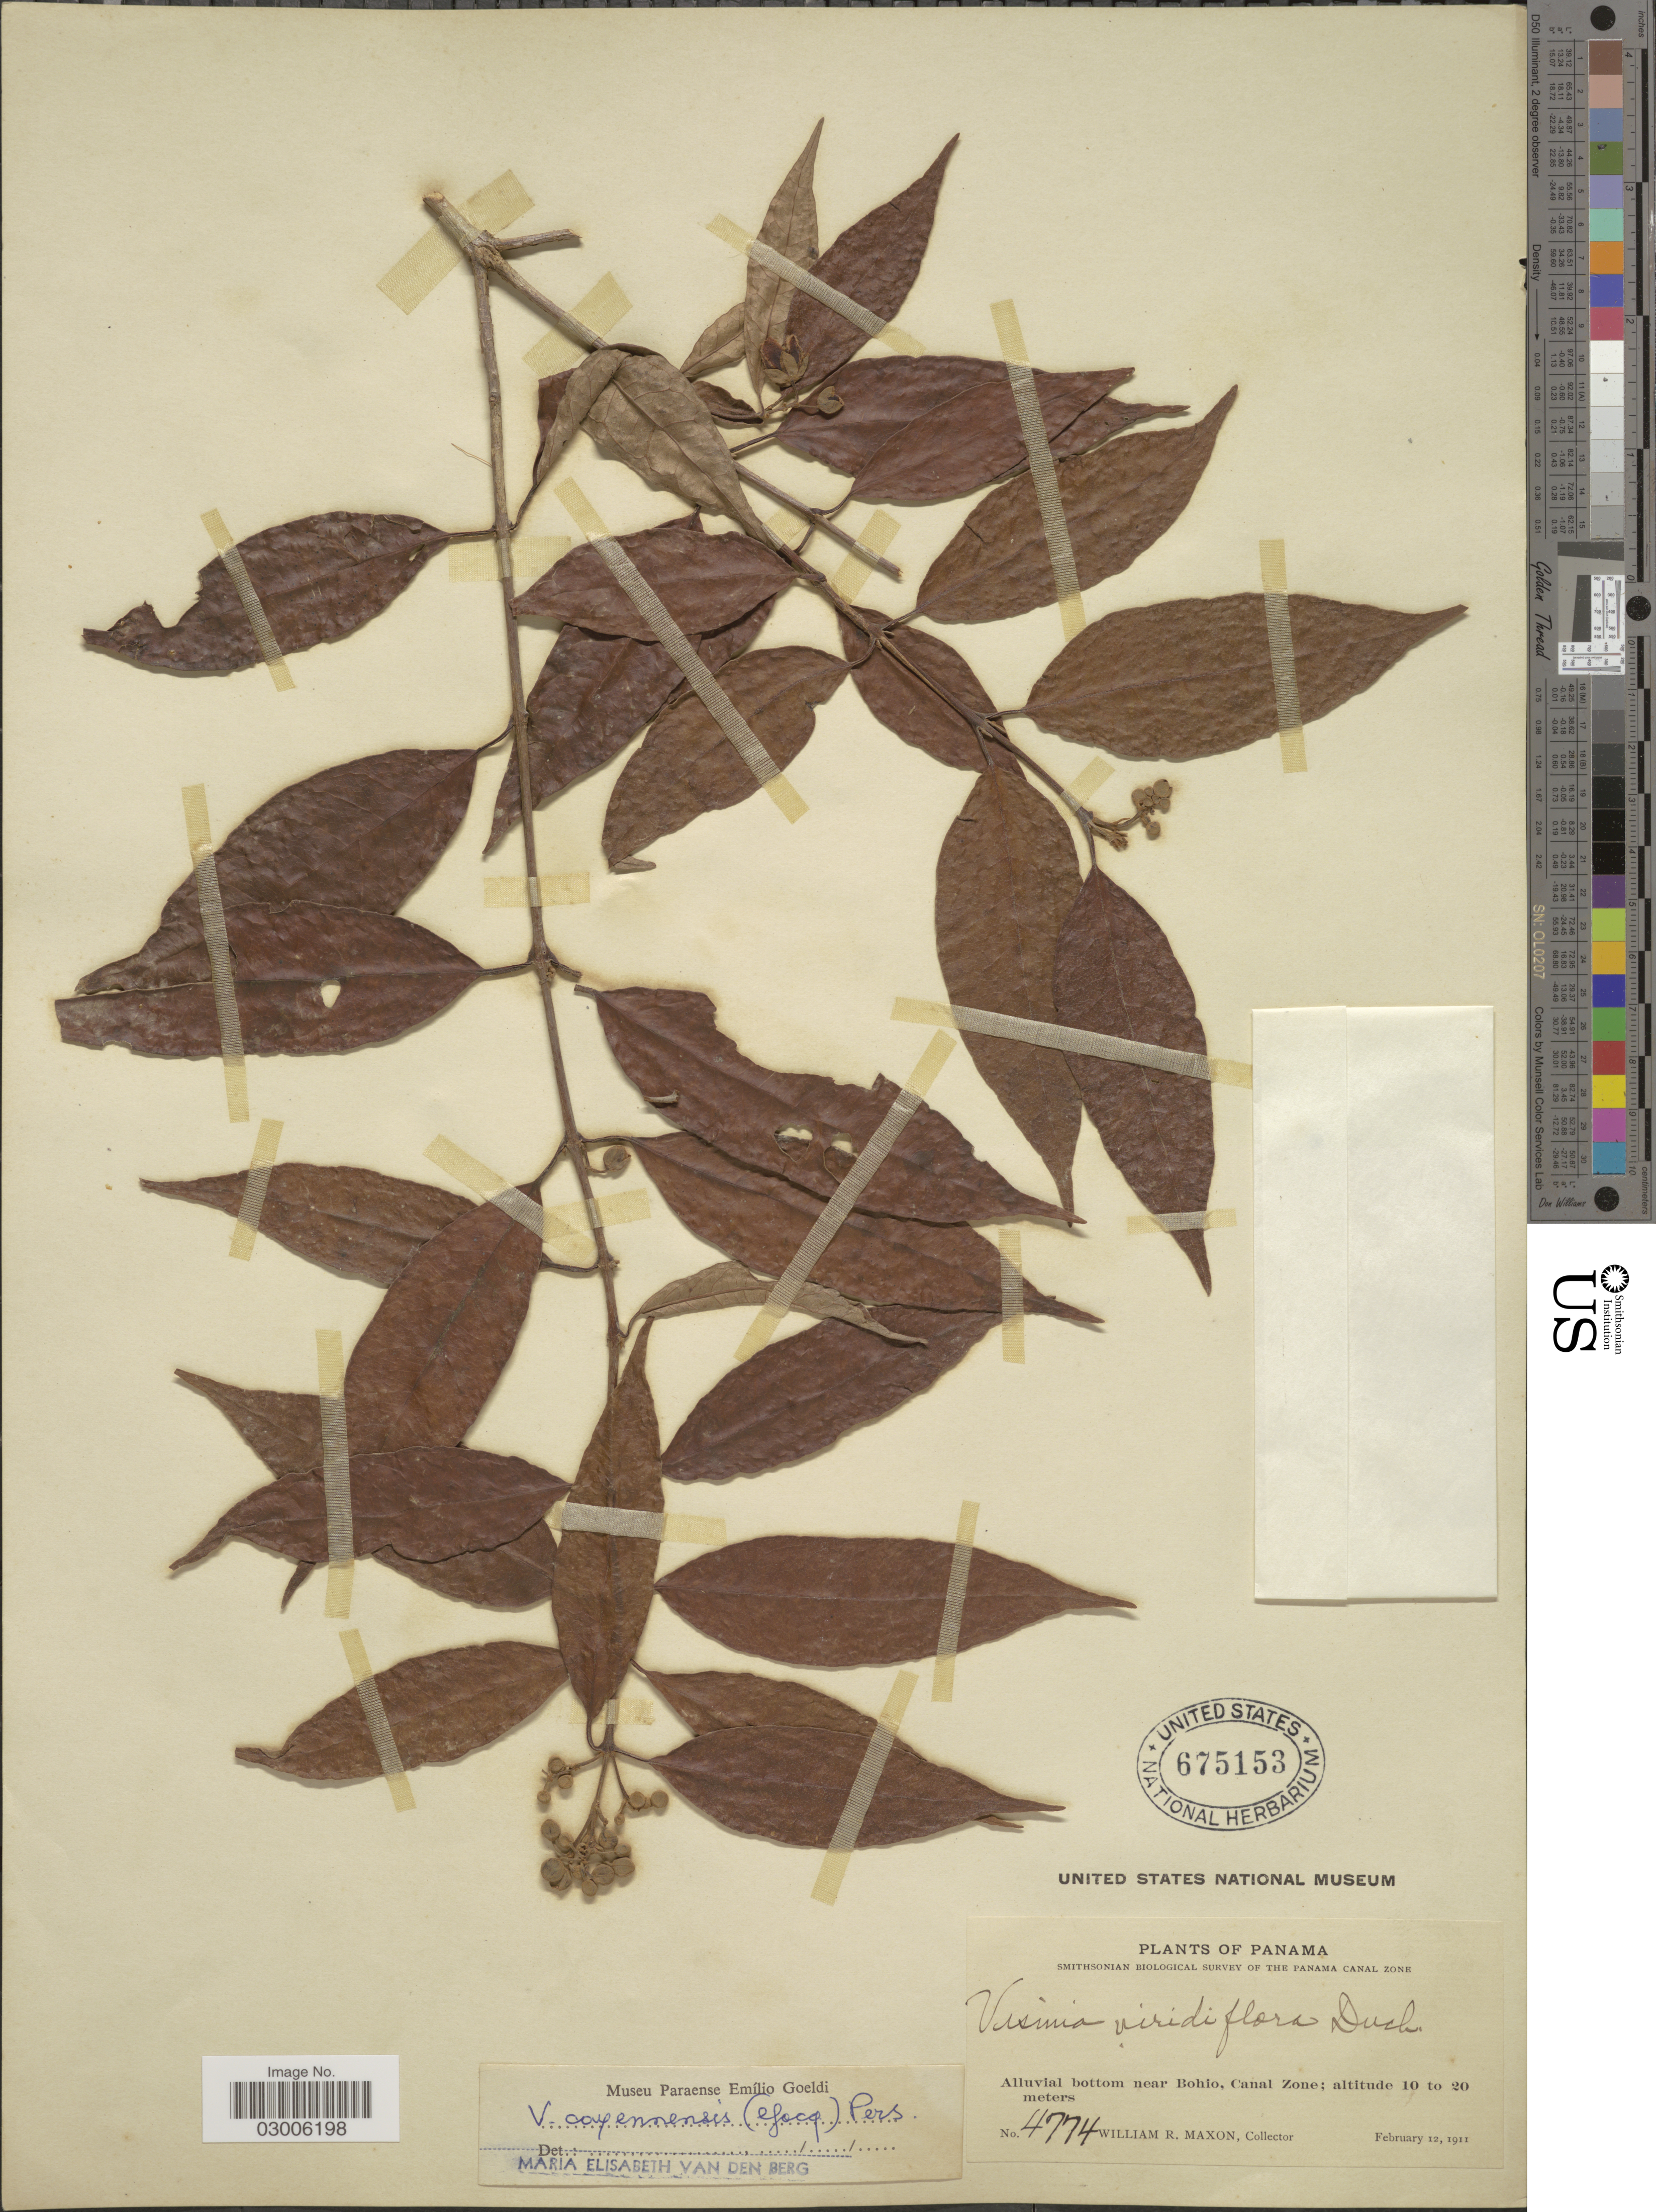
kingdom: Plantae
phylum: Tracheophyta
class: Magnoliopsida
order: Malpighiales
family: Hypericaceae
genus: Vismia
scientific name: Vismia cayennensis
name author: (Jacq.) Pers.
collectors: W. R. Maxon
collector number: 4774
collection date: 1911-02-12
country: Panama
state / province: Colón / Panamá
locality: Alluvial bottom near Bohio, Canal Zone.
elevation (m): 10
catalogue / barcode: US 675153